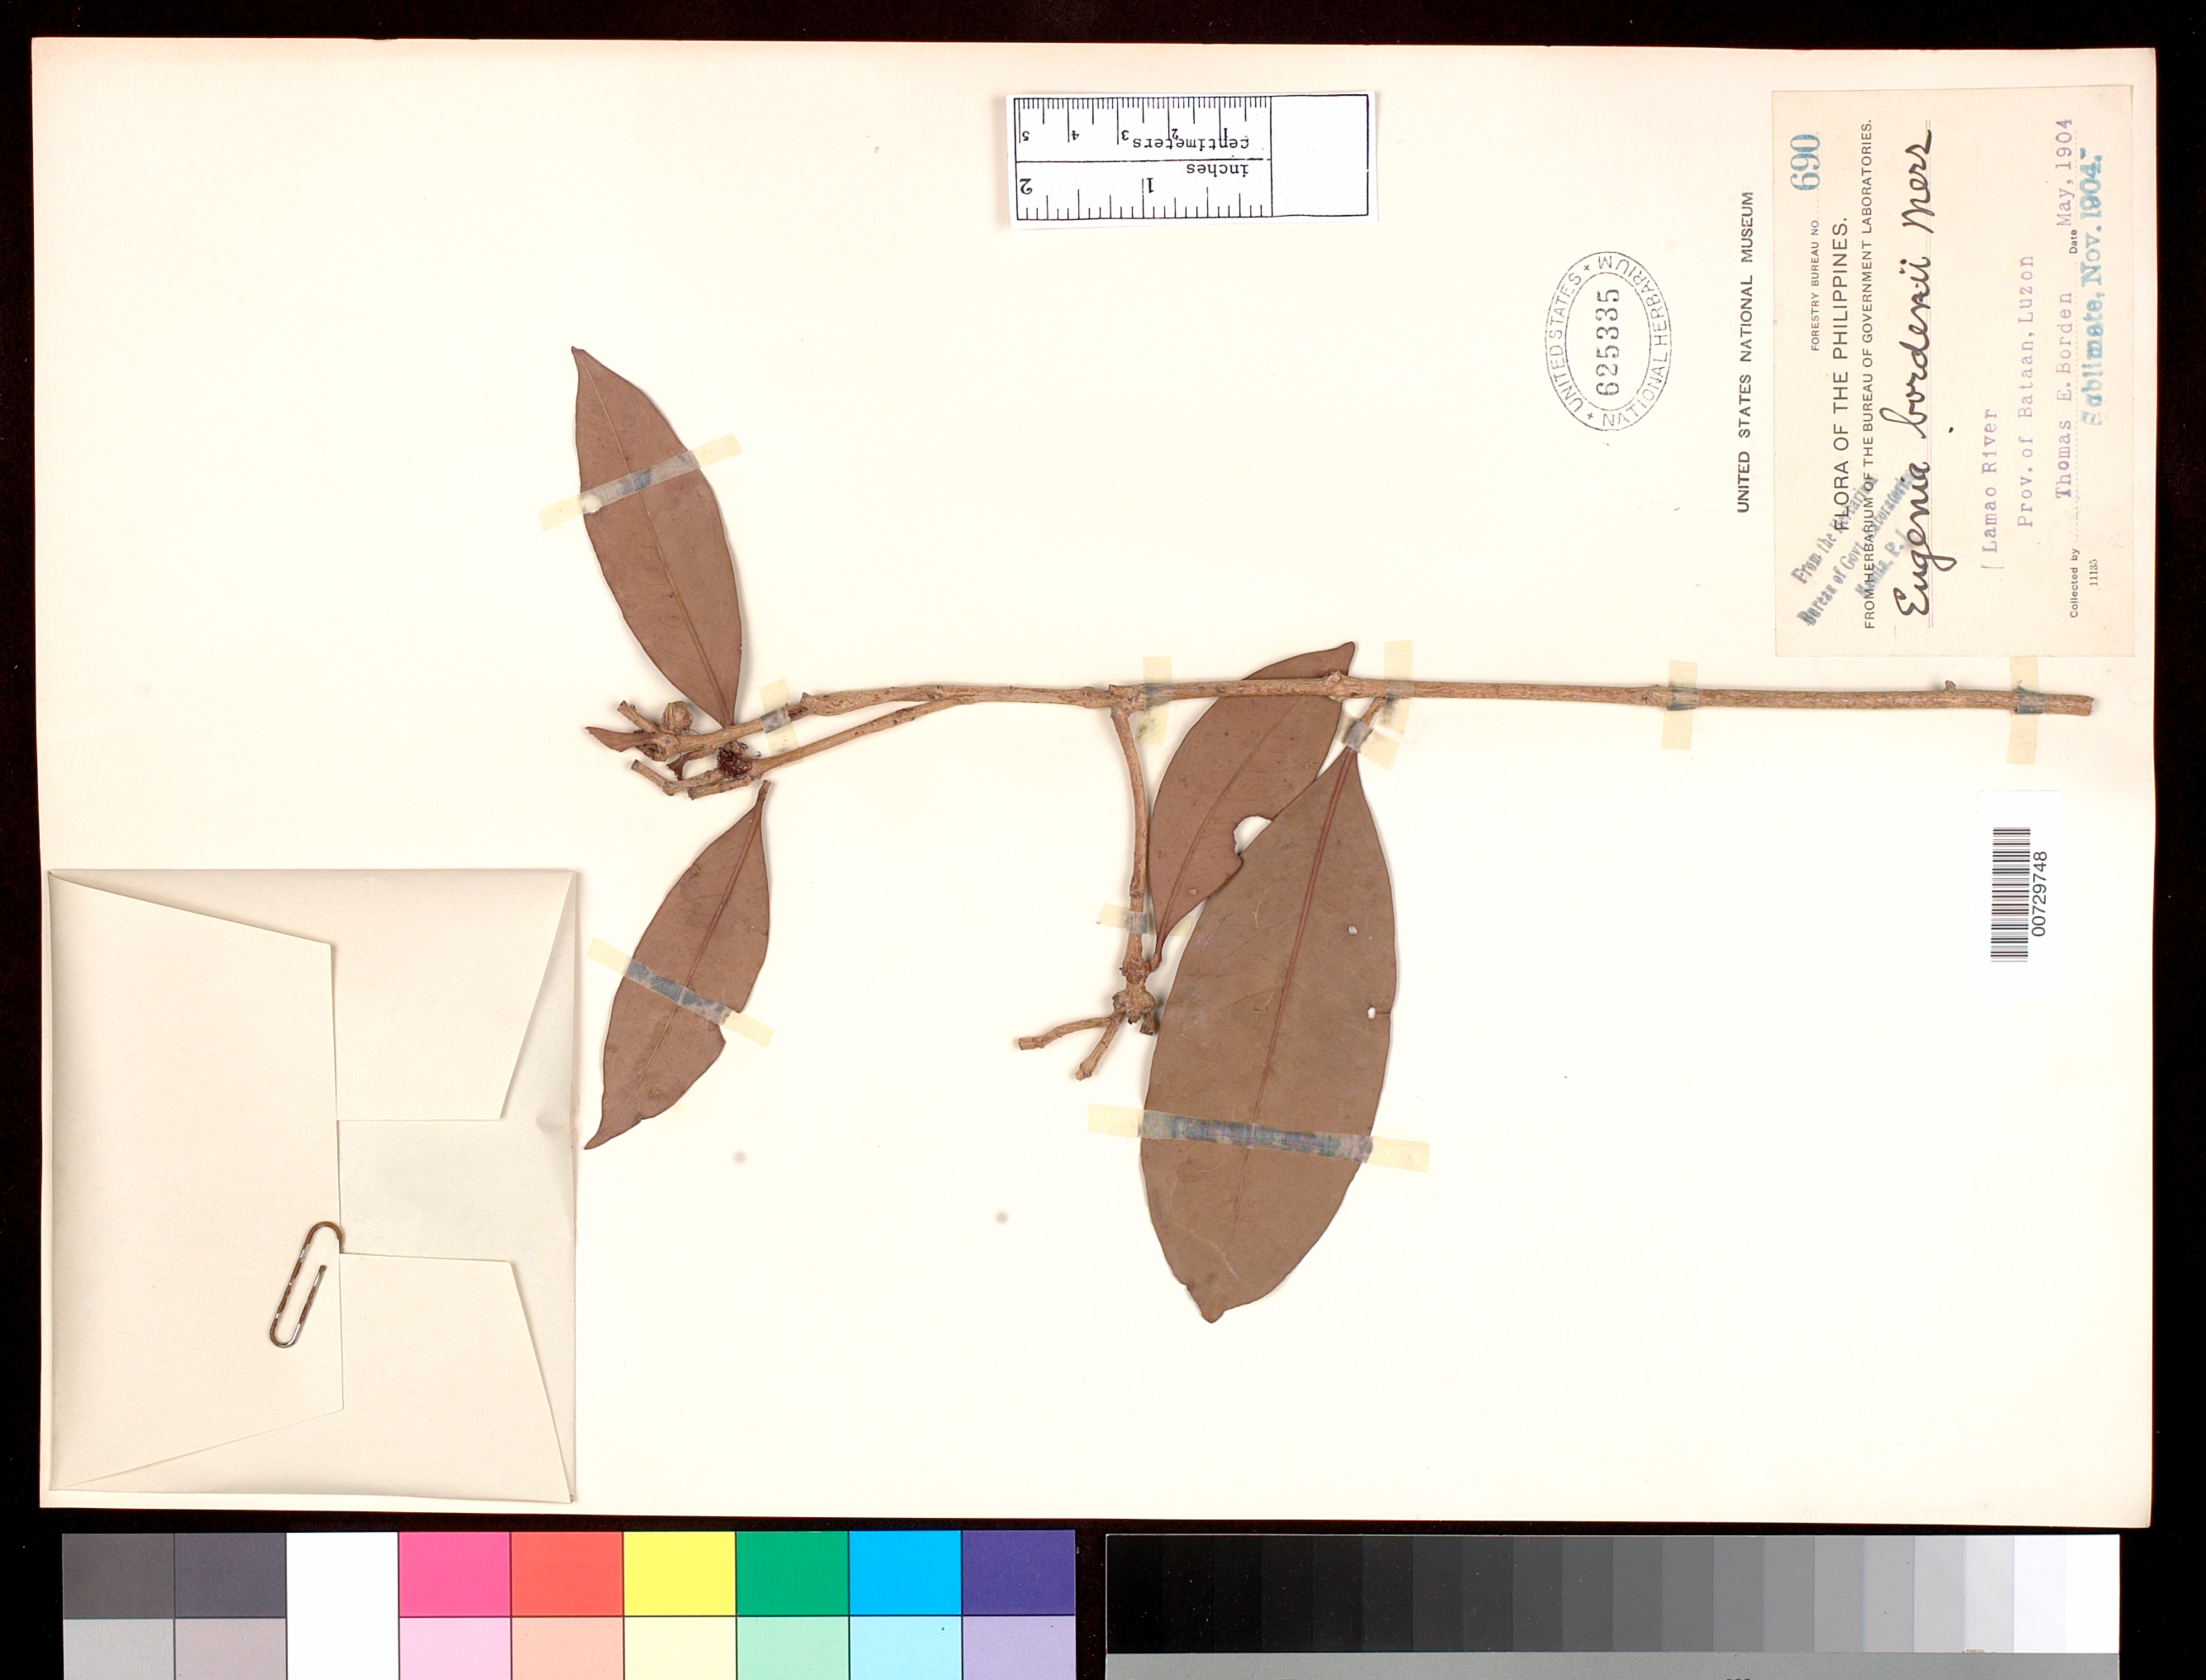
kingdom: Plantae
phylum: Tracheophyta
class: Magnoliopsida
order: Myrtales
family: Myrtaceae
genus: Syzygium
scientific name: Syzygium bordenii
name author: (Merr.) Merr.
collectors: T. E. Borden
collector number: For. Bur. 690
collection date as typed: May 1904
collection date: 1904-05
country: Philippines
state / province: Central Luzon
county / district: Bataan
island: Luzon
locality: Lamao River, Mt Mariveles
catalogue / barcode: US 625335